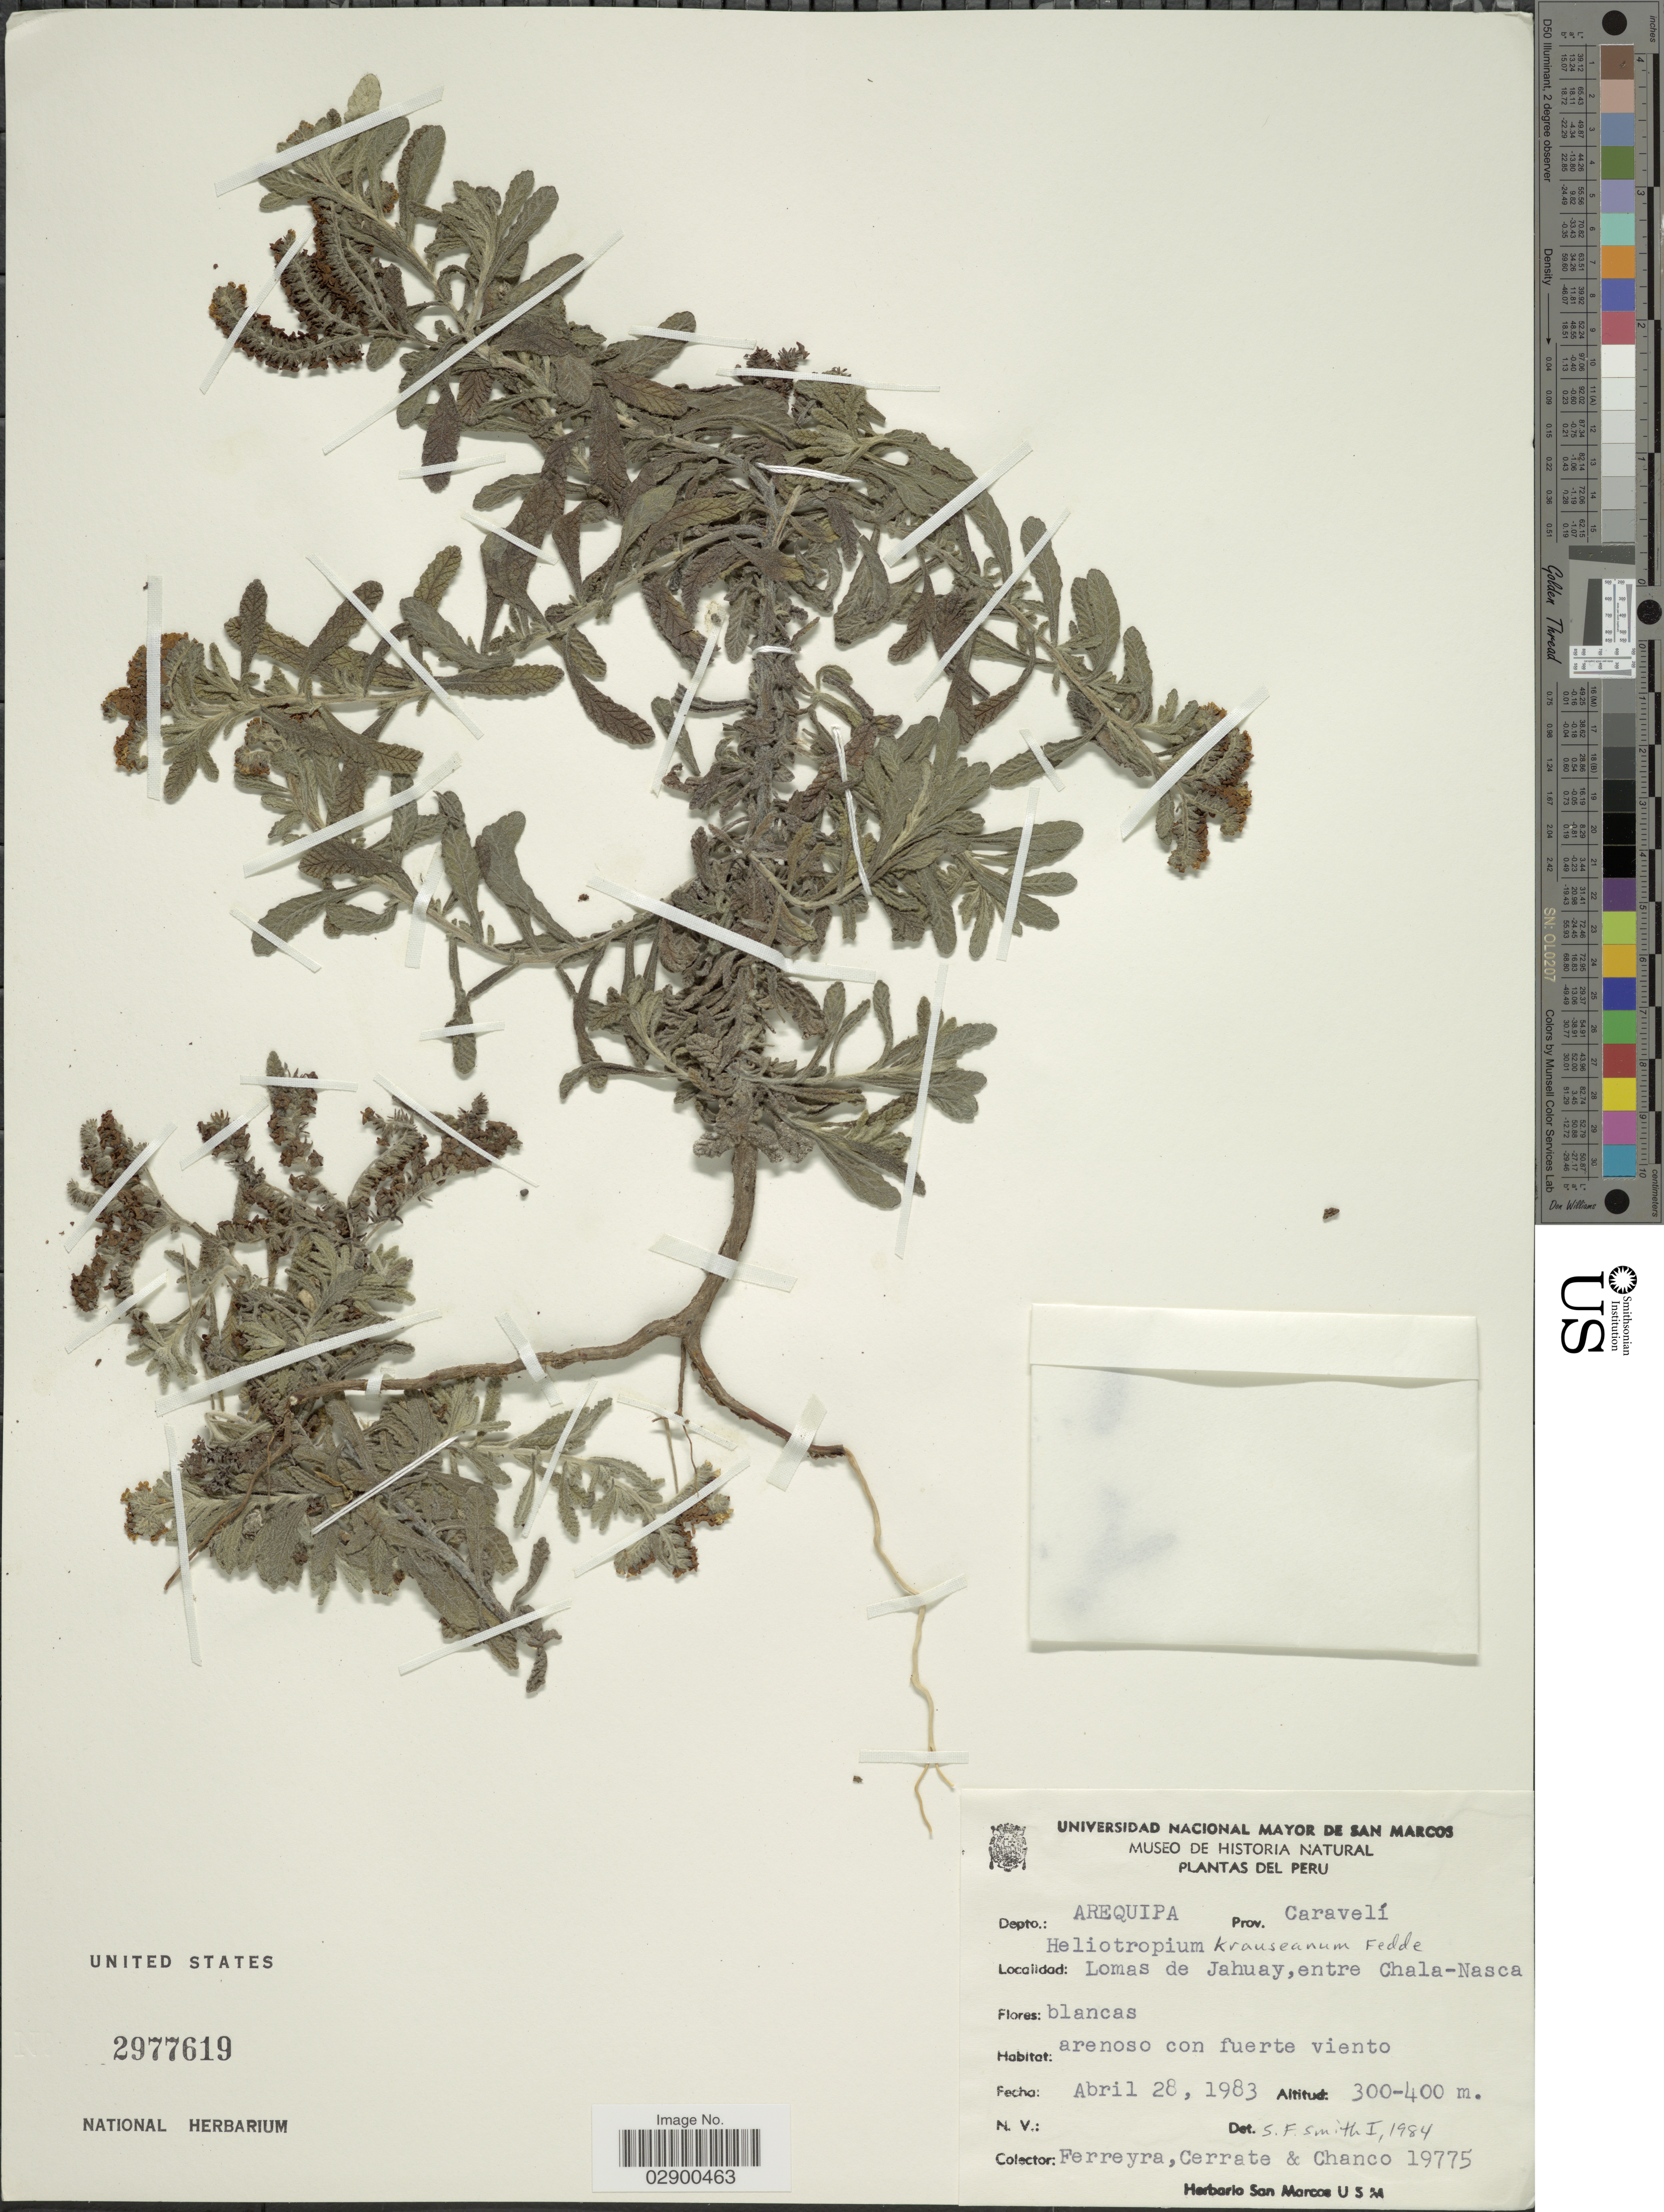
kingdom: Plantae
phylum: Tracheophyta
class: Magnoliopsida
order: Boraginales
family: Heliotropiaceae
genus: Heliotropium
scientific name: Heliotropium krauseanum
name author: Fedde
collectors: Ferreyra, -. Cerrate & -. Chanco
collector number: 19775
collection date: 1983-04-28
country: Peru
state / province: Arequipa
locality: Depto. Arequipa, Prov. Caravelí, Lomas de Jahuay, entre Chala-Nasca.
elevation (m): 300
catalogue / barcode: US 2977619